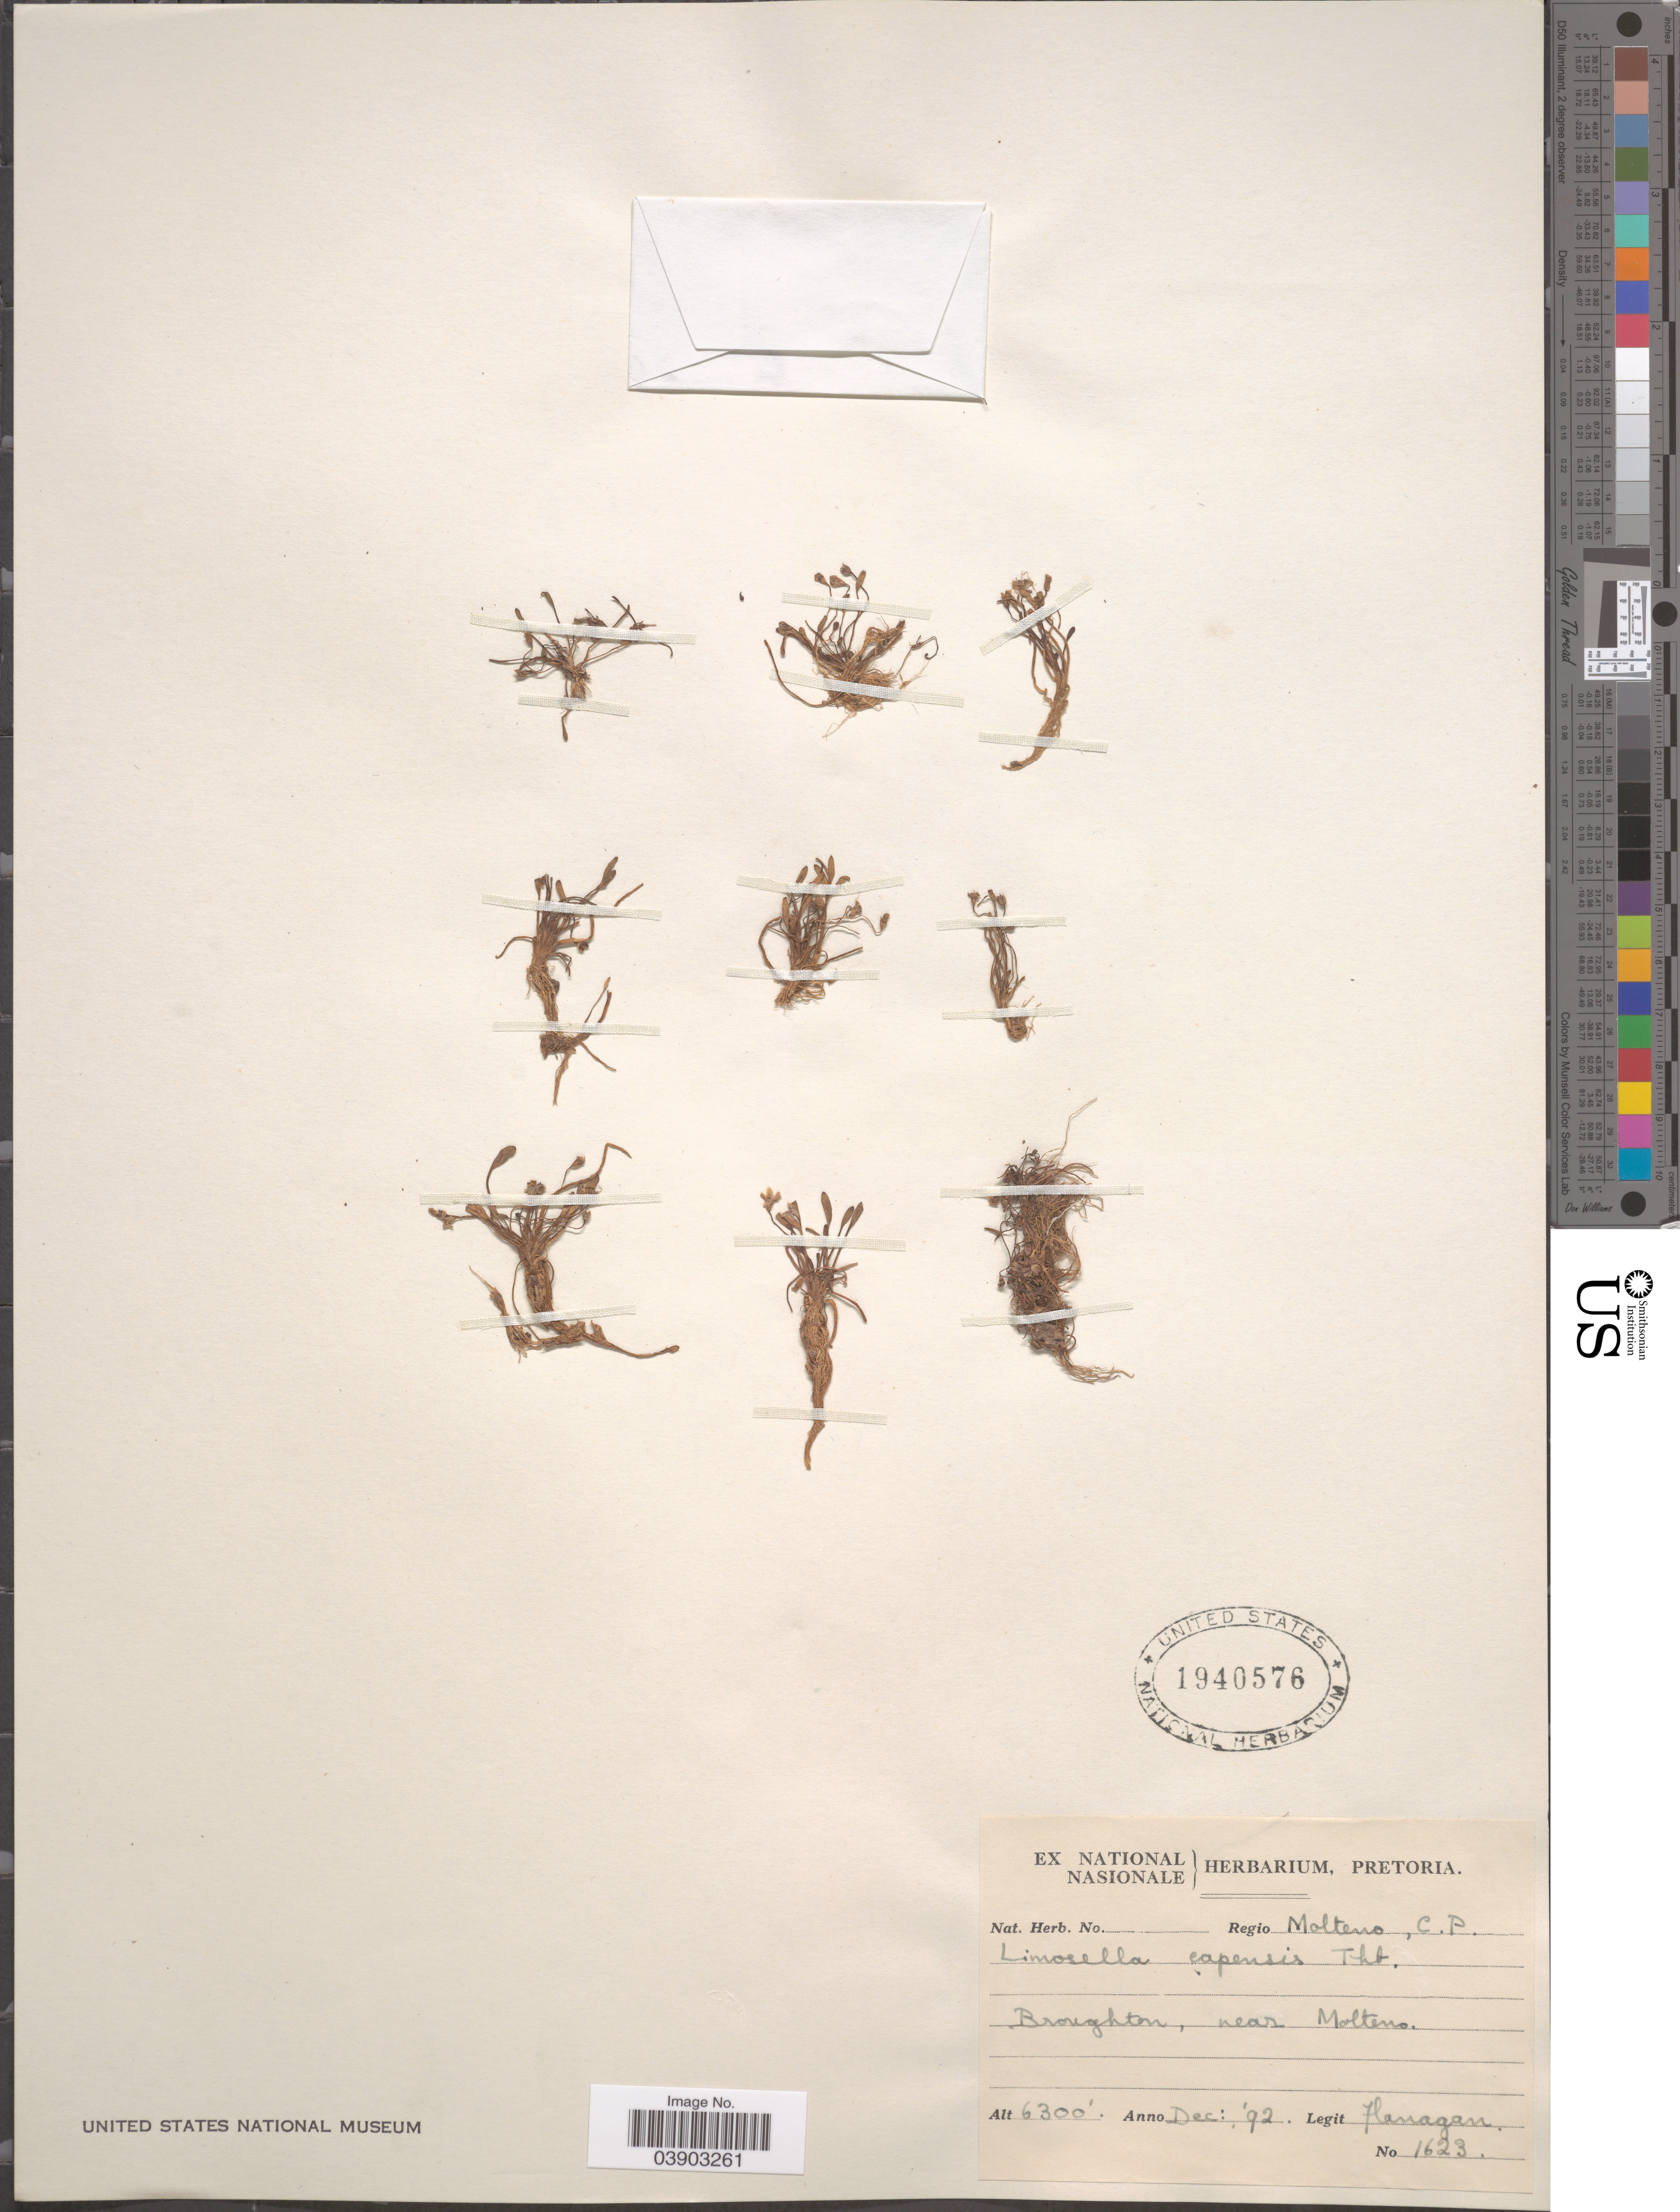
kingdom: Plantae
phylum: Tracheophyta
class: Magnoliopsida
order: Lamiales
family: Scrophulariaceae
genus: Limosella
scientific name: Limosella capensis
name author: Thunb.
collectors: -. Flanagan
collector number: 1623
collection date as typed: Transcribed d/m/y: /12/92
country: South Africa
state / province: Eastern Cape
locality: Regio Molteno, C.P. Broughton, near Molteno.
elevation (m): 1920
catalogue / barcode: US 1940576